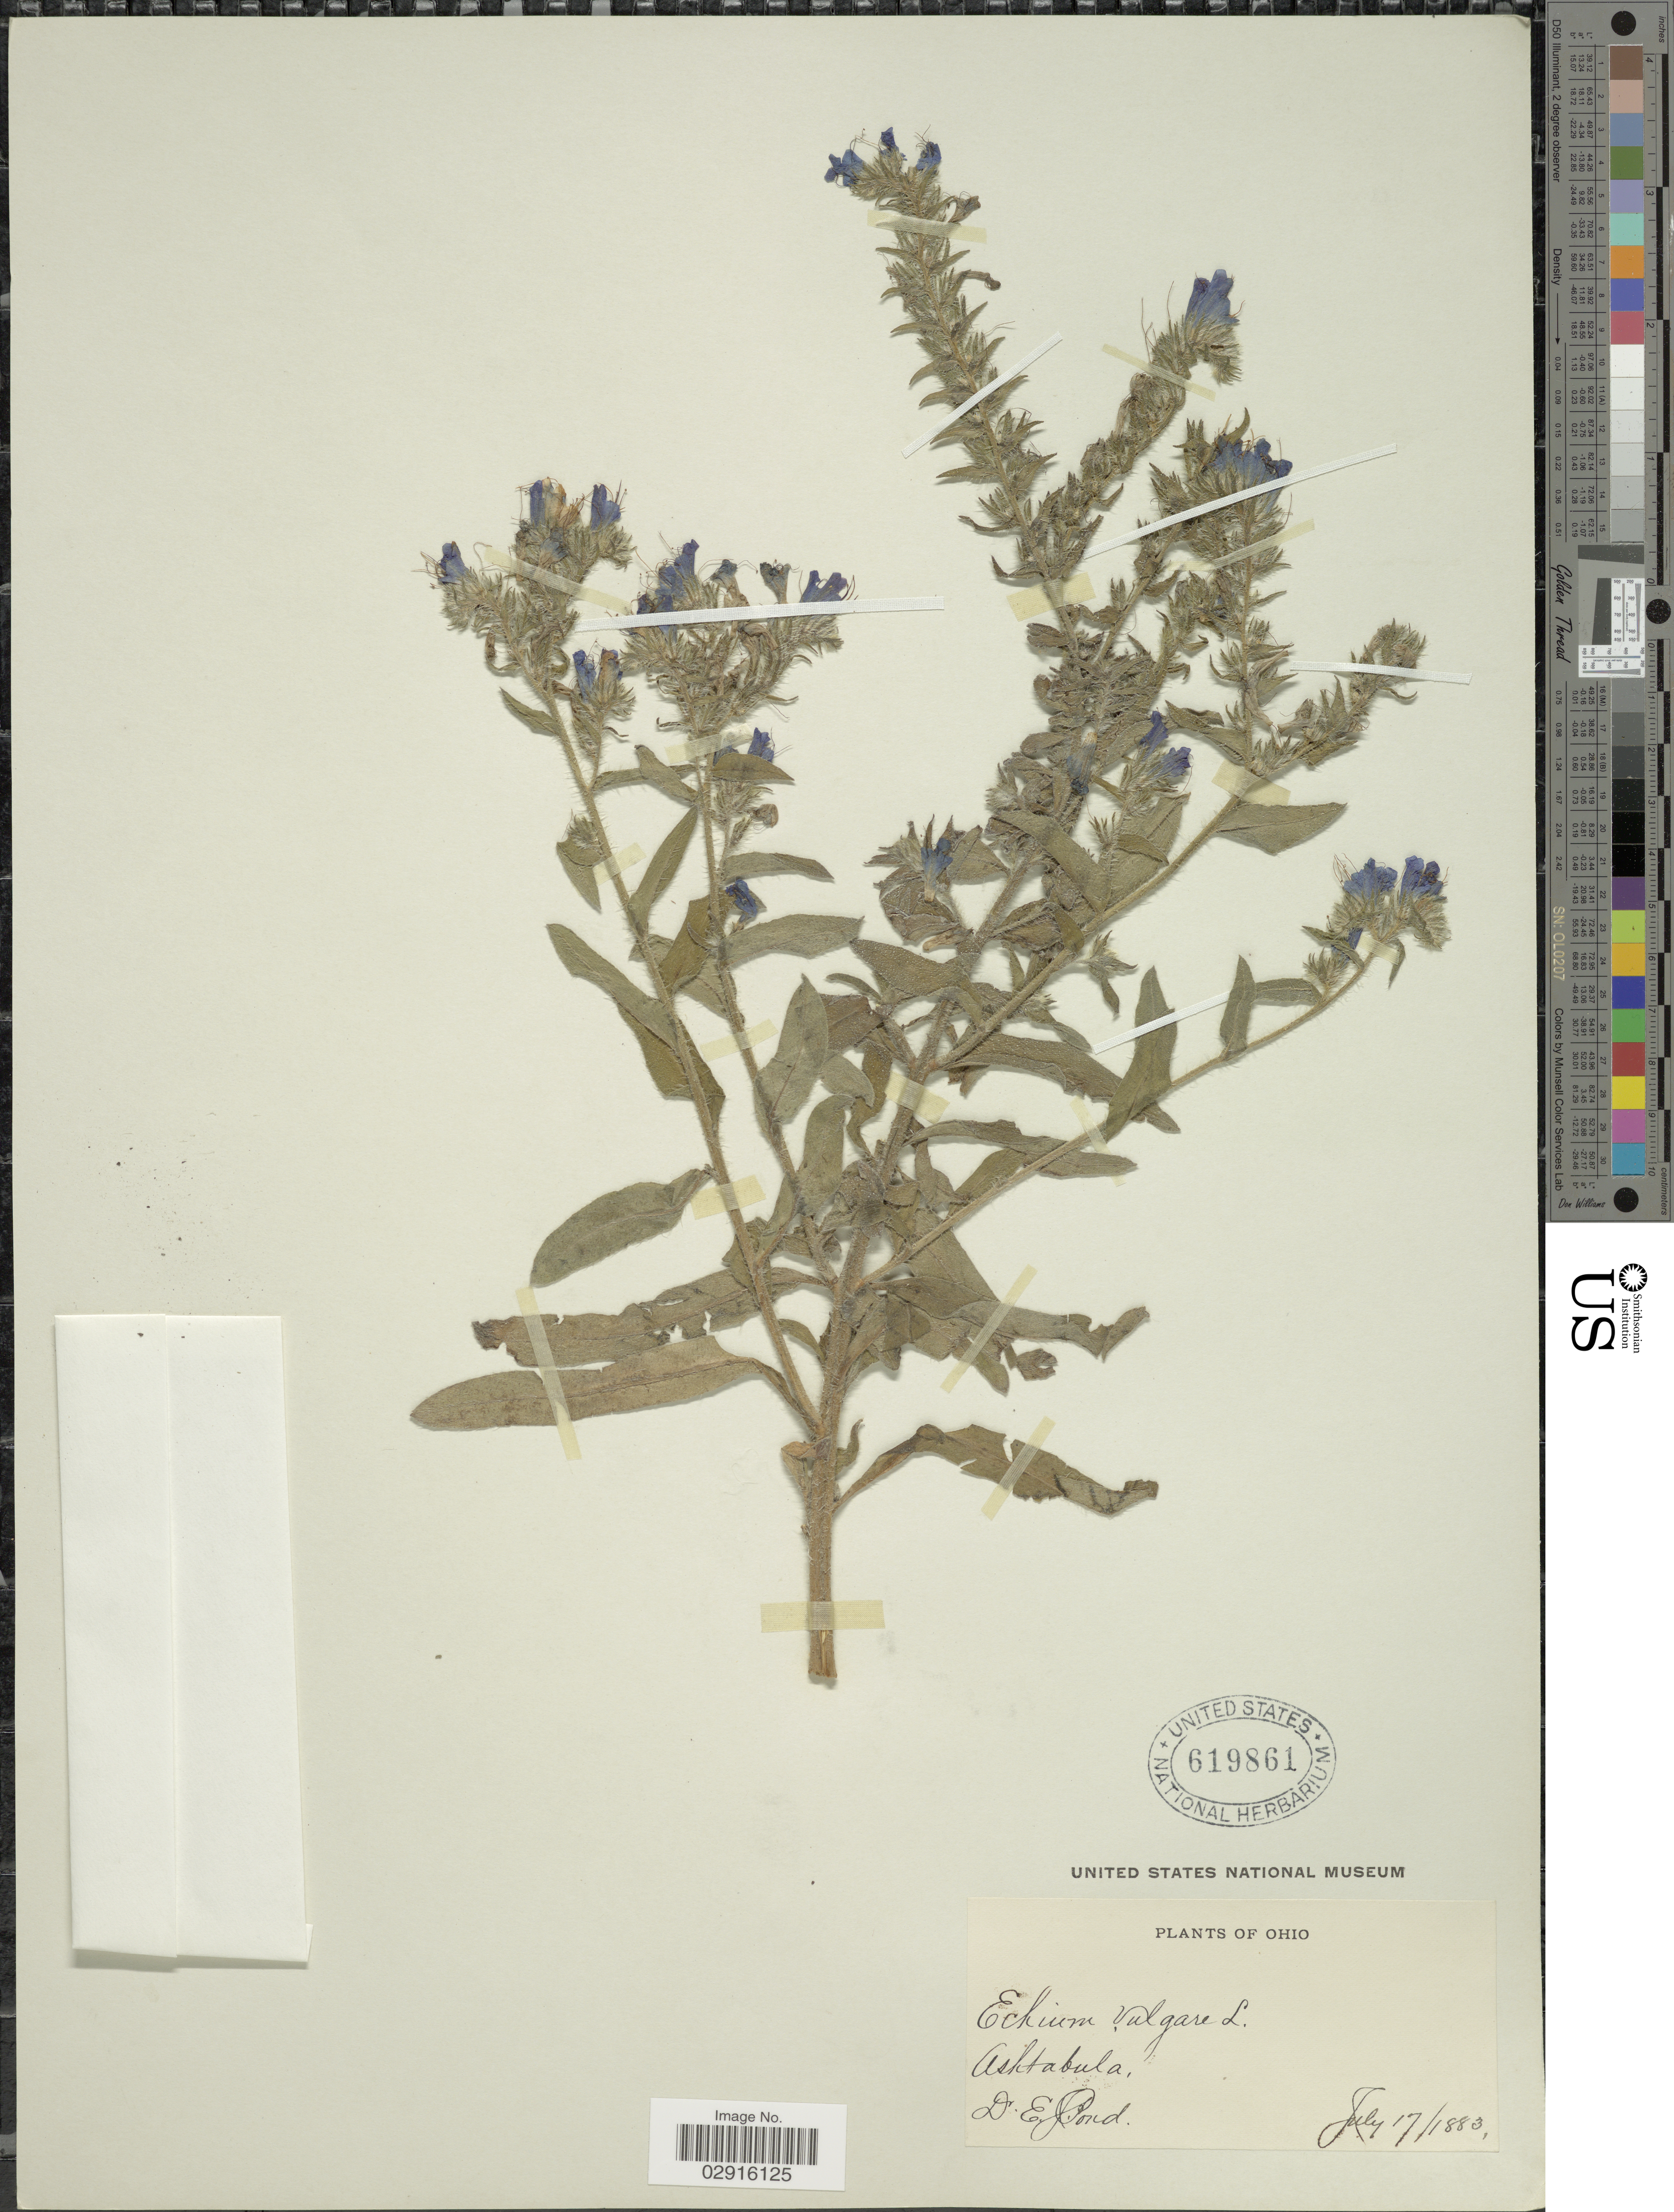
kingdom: Plantae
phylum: Tracheophyta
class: Magnoliopsida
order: Boraginales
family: Boraginaceae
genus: Echium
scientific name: Echium vulgare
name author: L.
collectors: D. Pond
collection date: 1883-07-17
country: United States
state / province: Ohio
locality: Ashtabula.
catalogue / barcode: US 619861